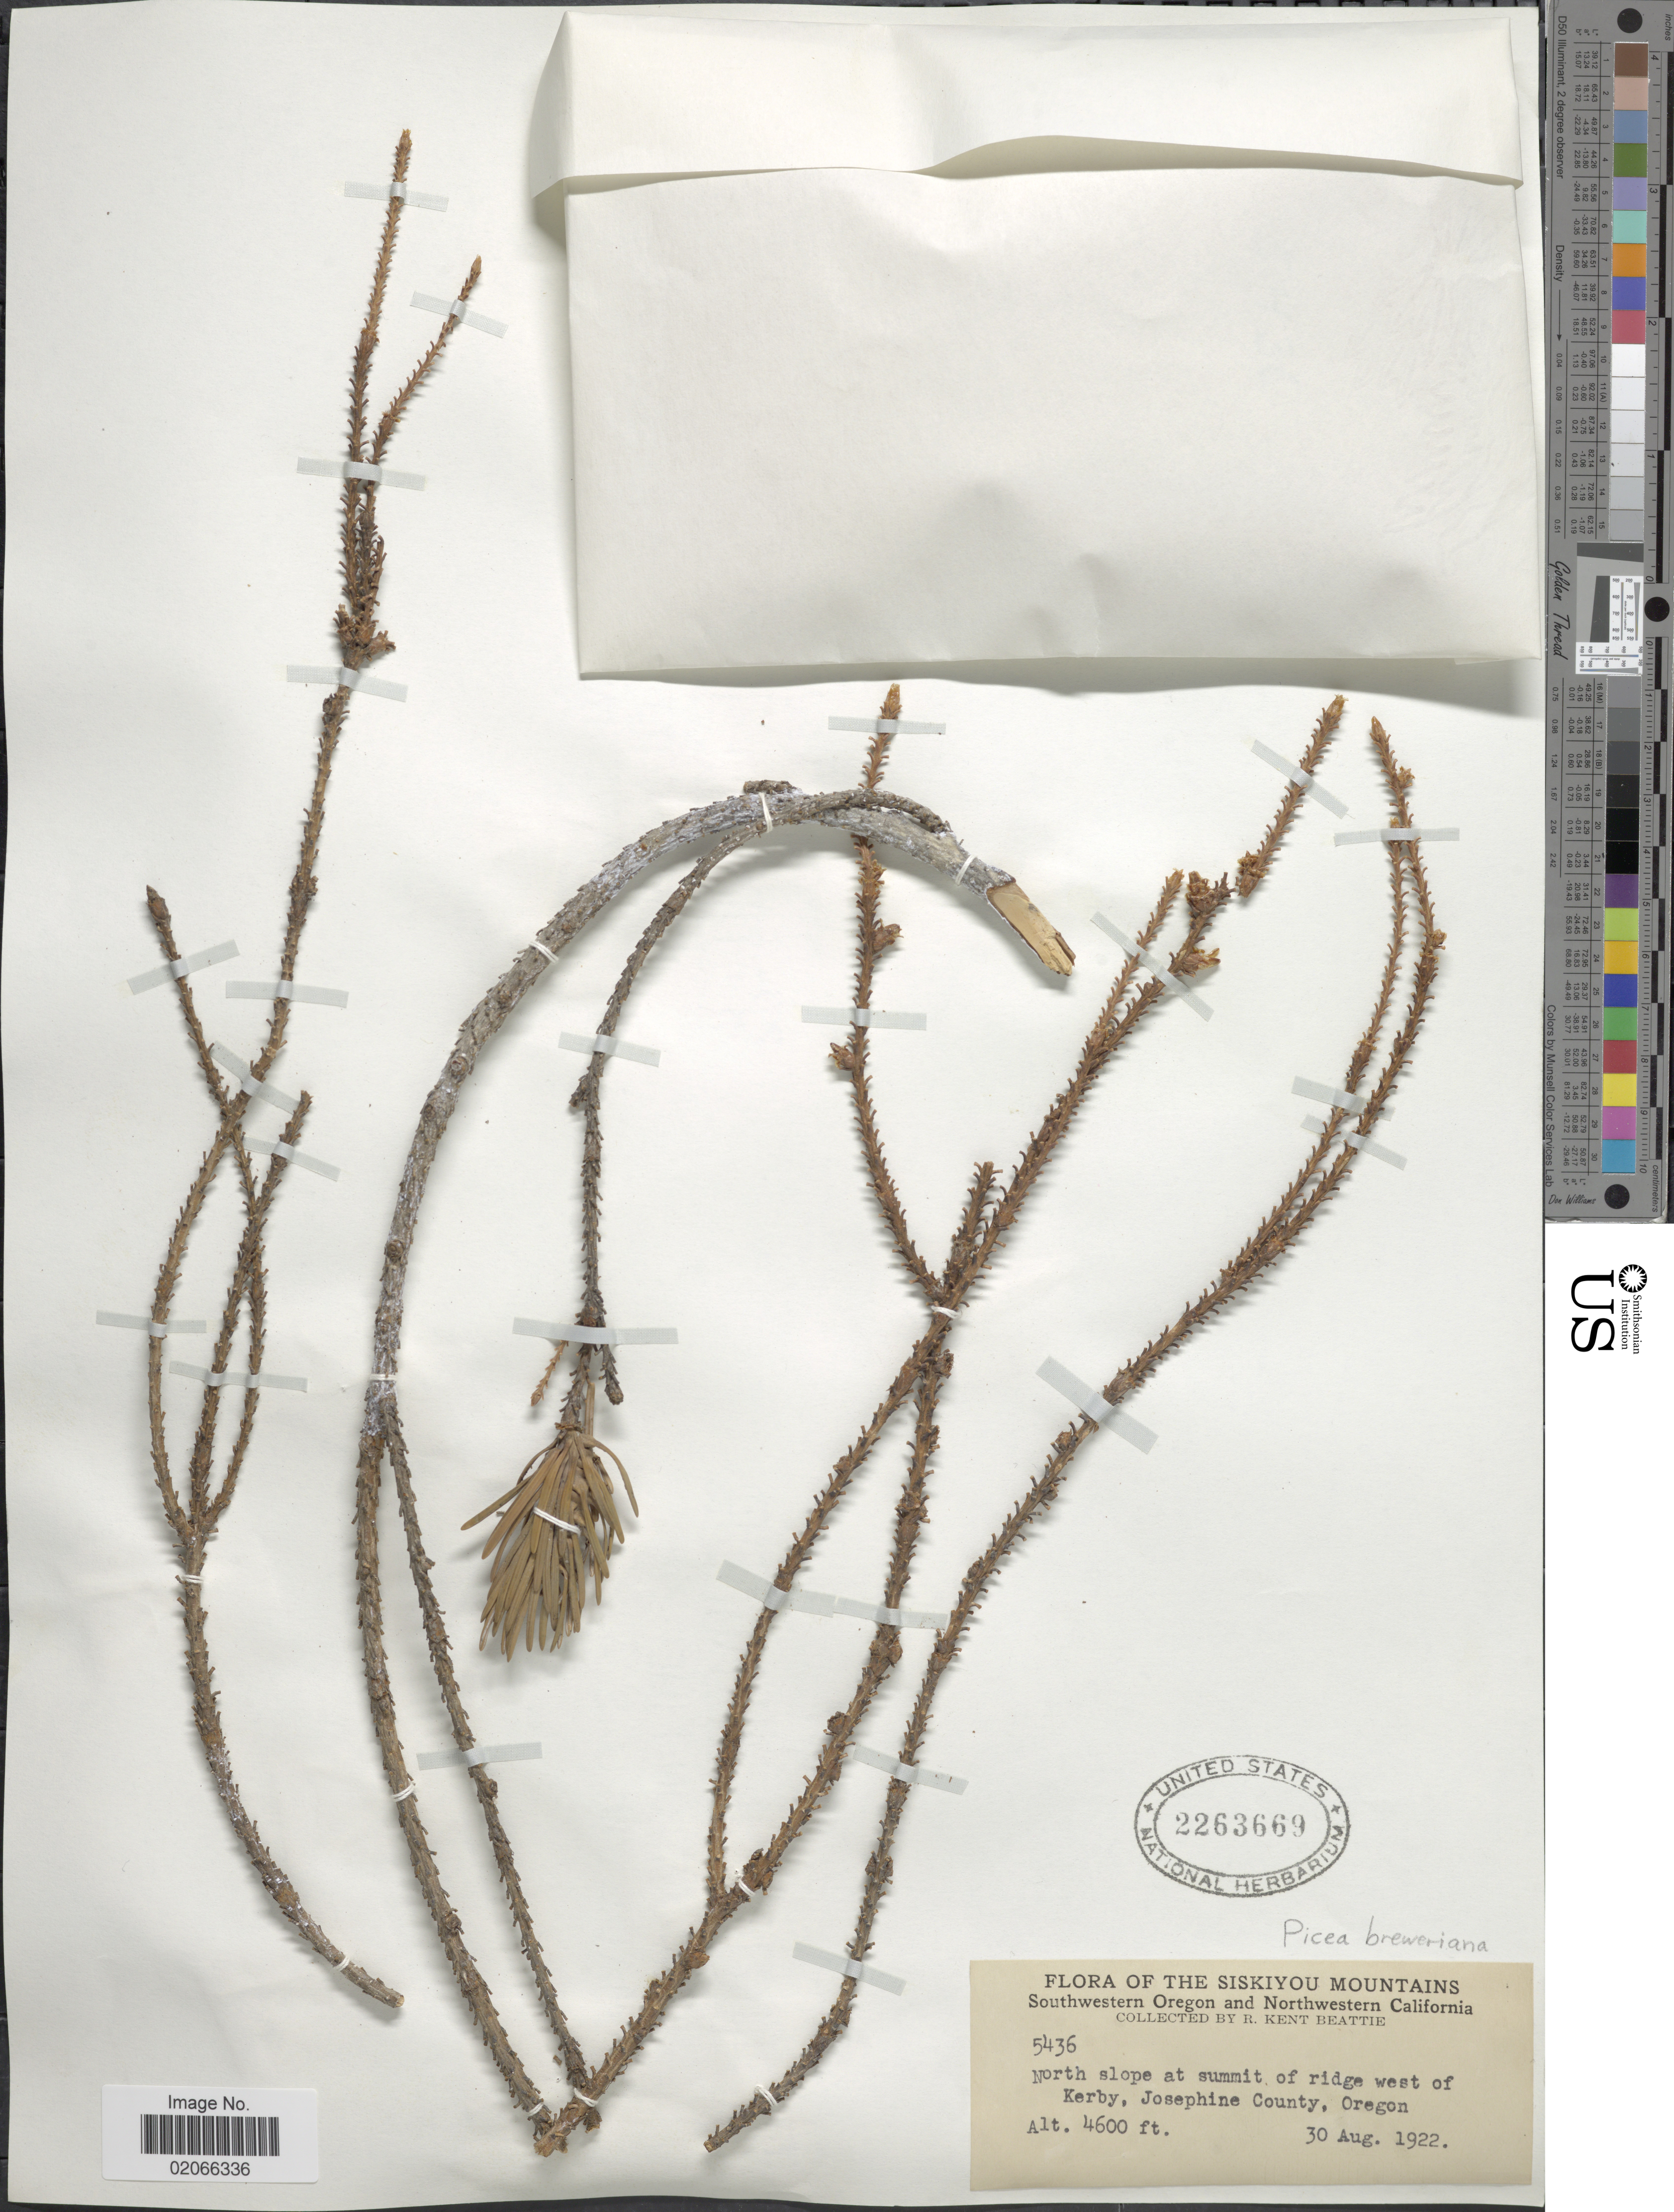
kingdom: Plantae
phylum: Tracheophyta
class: Pinopsida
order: Pinales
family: Pinaceae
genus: Picea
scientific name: Picea breweriana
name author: S. Watson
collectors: R. K. Beattie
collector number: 5436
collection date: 1922-08-30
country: United States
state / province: Oregon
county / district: Josephine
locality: Northwestern California, north slope of summit of ridge west of Kerby, Josephine County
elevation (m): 1402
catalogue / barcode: US 2263669